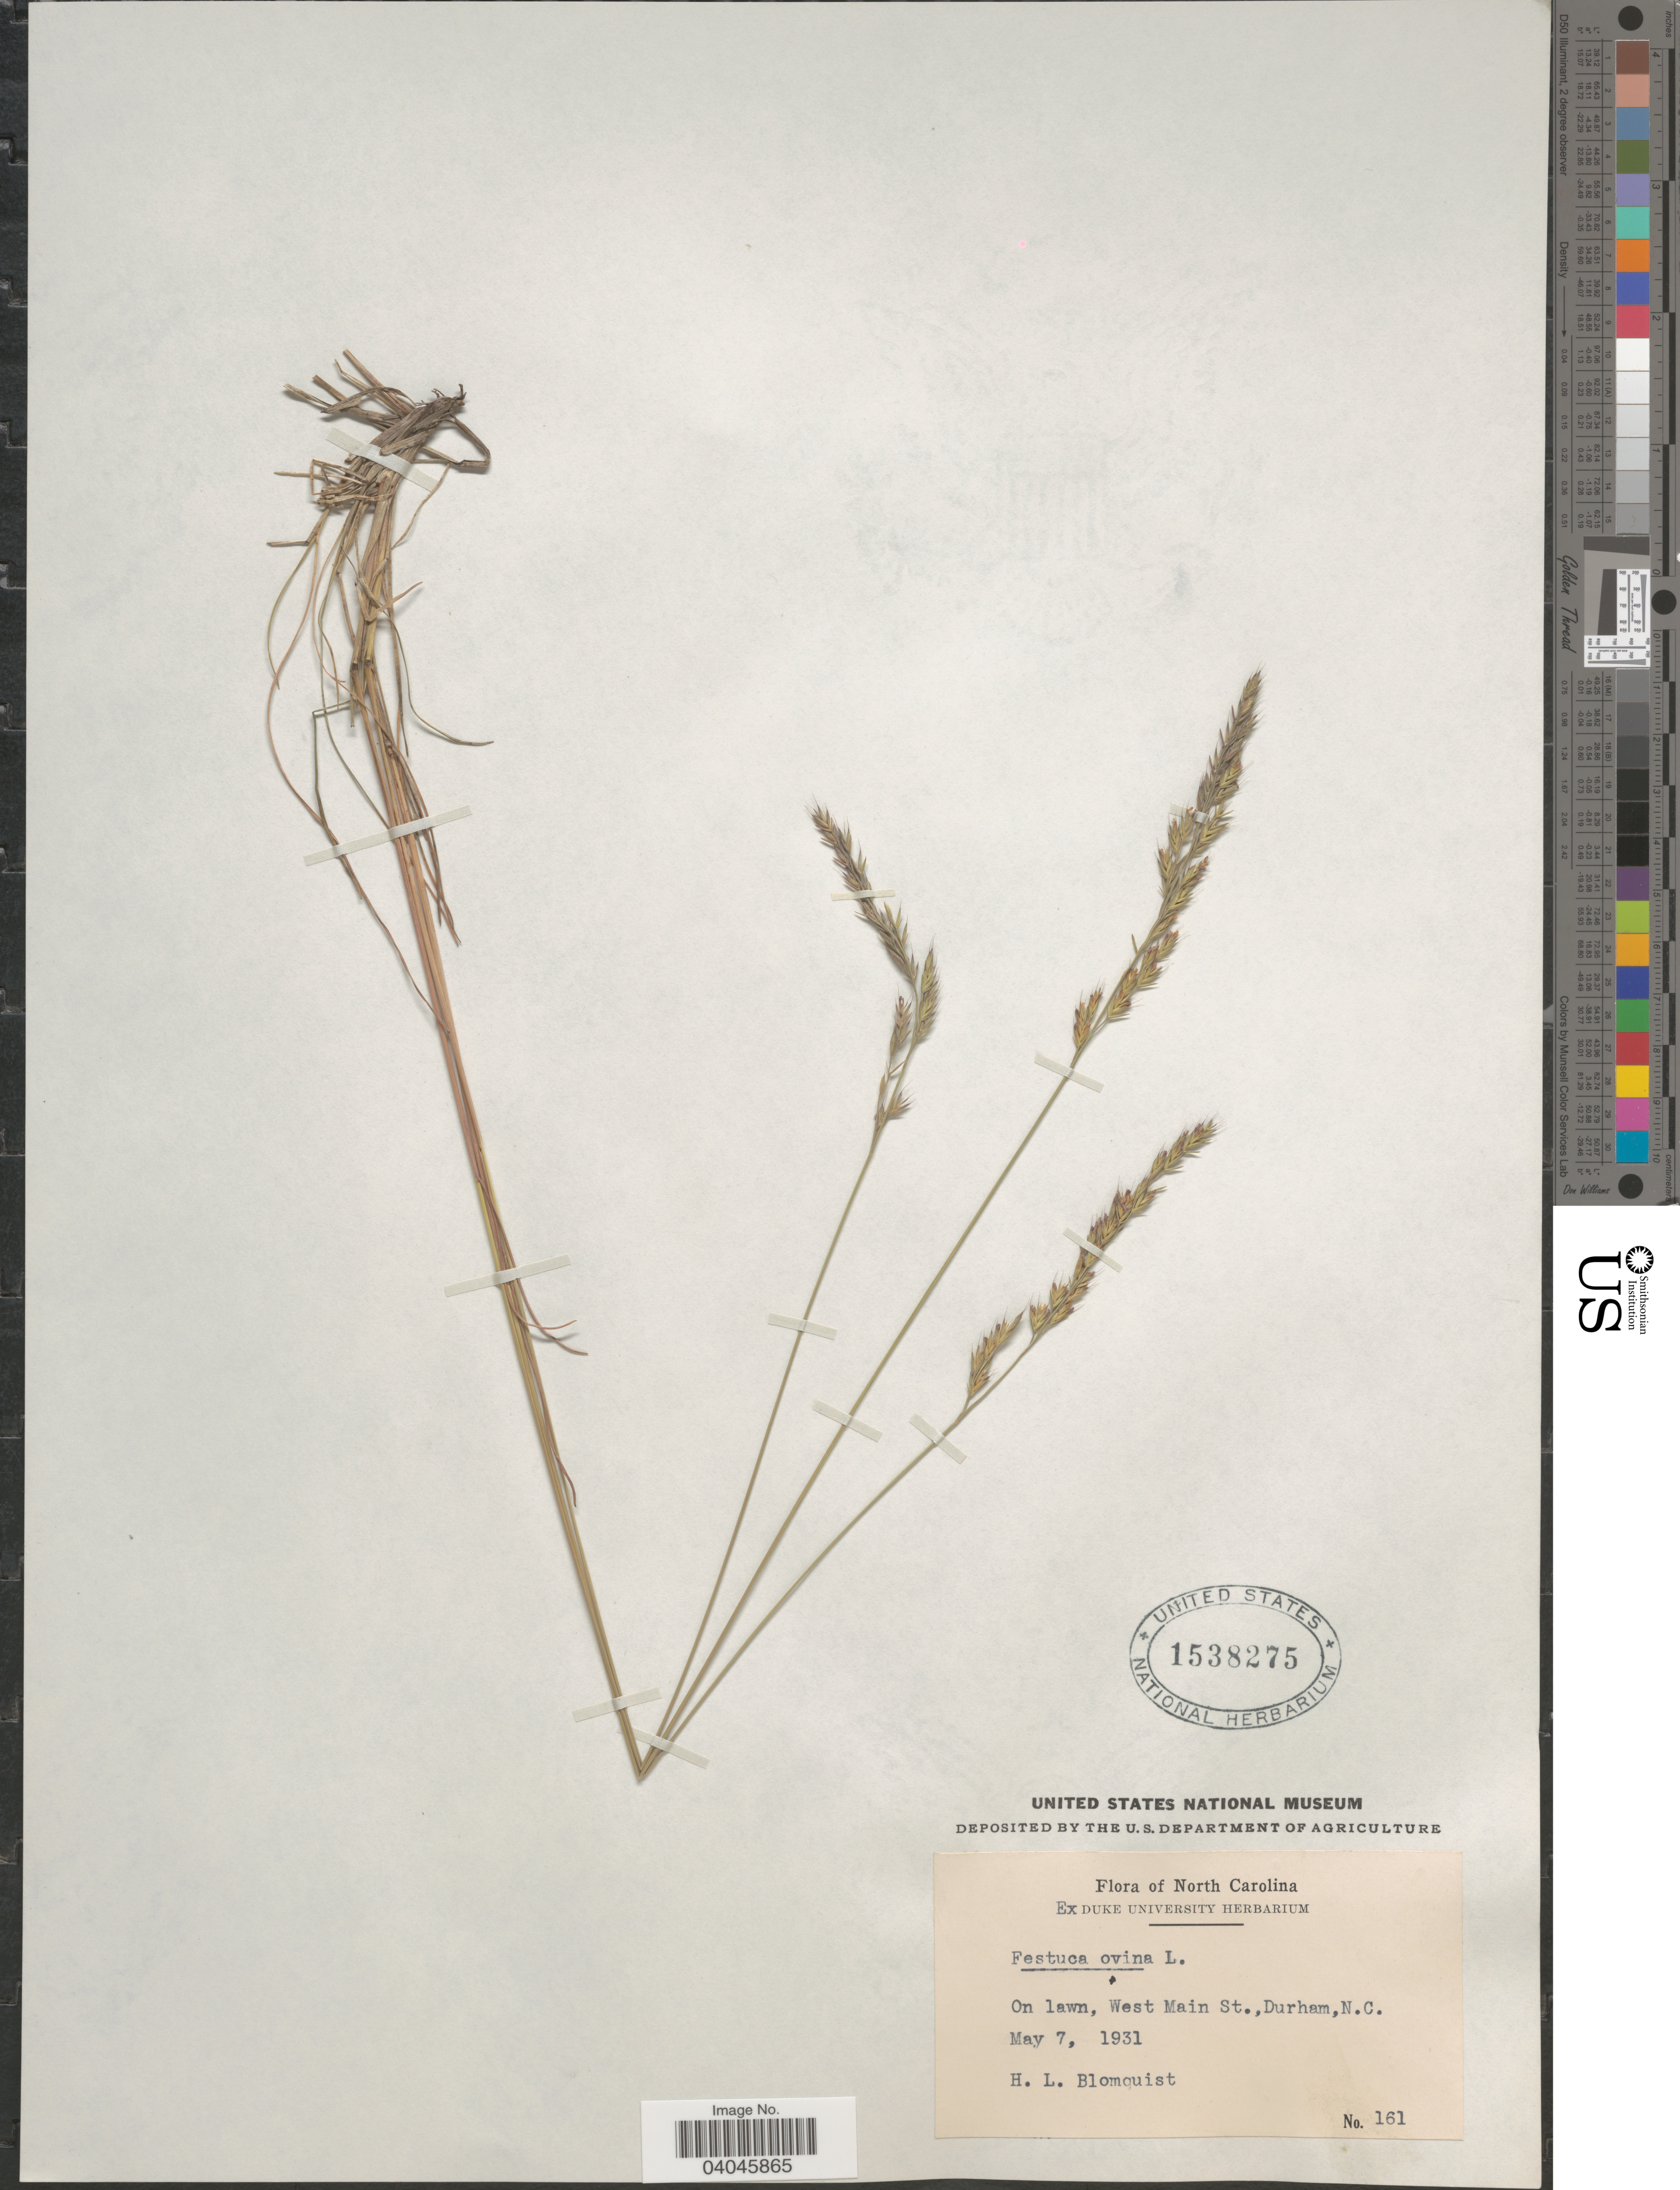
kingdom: Plantae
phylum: Tracheophyta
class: Liliopsida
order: Poales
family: Poaceae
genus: Festuca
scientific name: Festuca rubra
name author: L.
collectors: H. Blomquist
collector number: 161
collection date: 1931-05-07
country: United States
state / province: North Carolina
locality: On lawn, West Main St., Durham.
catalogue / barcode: US 1538275